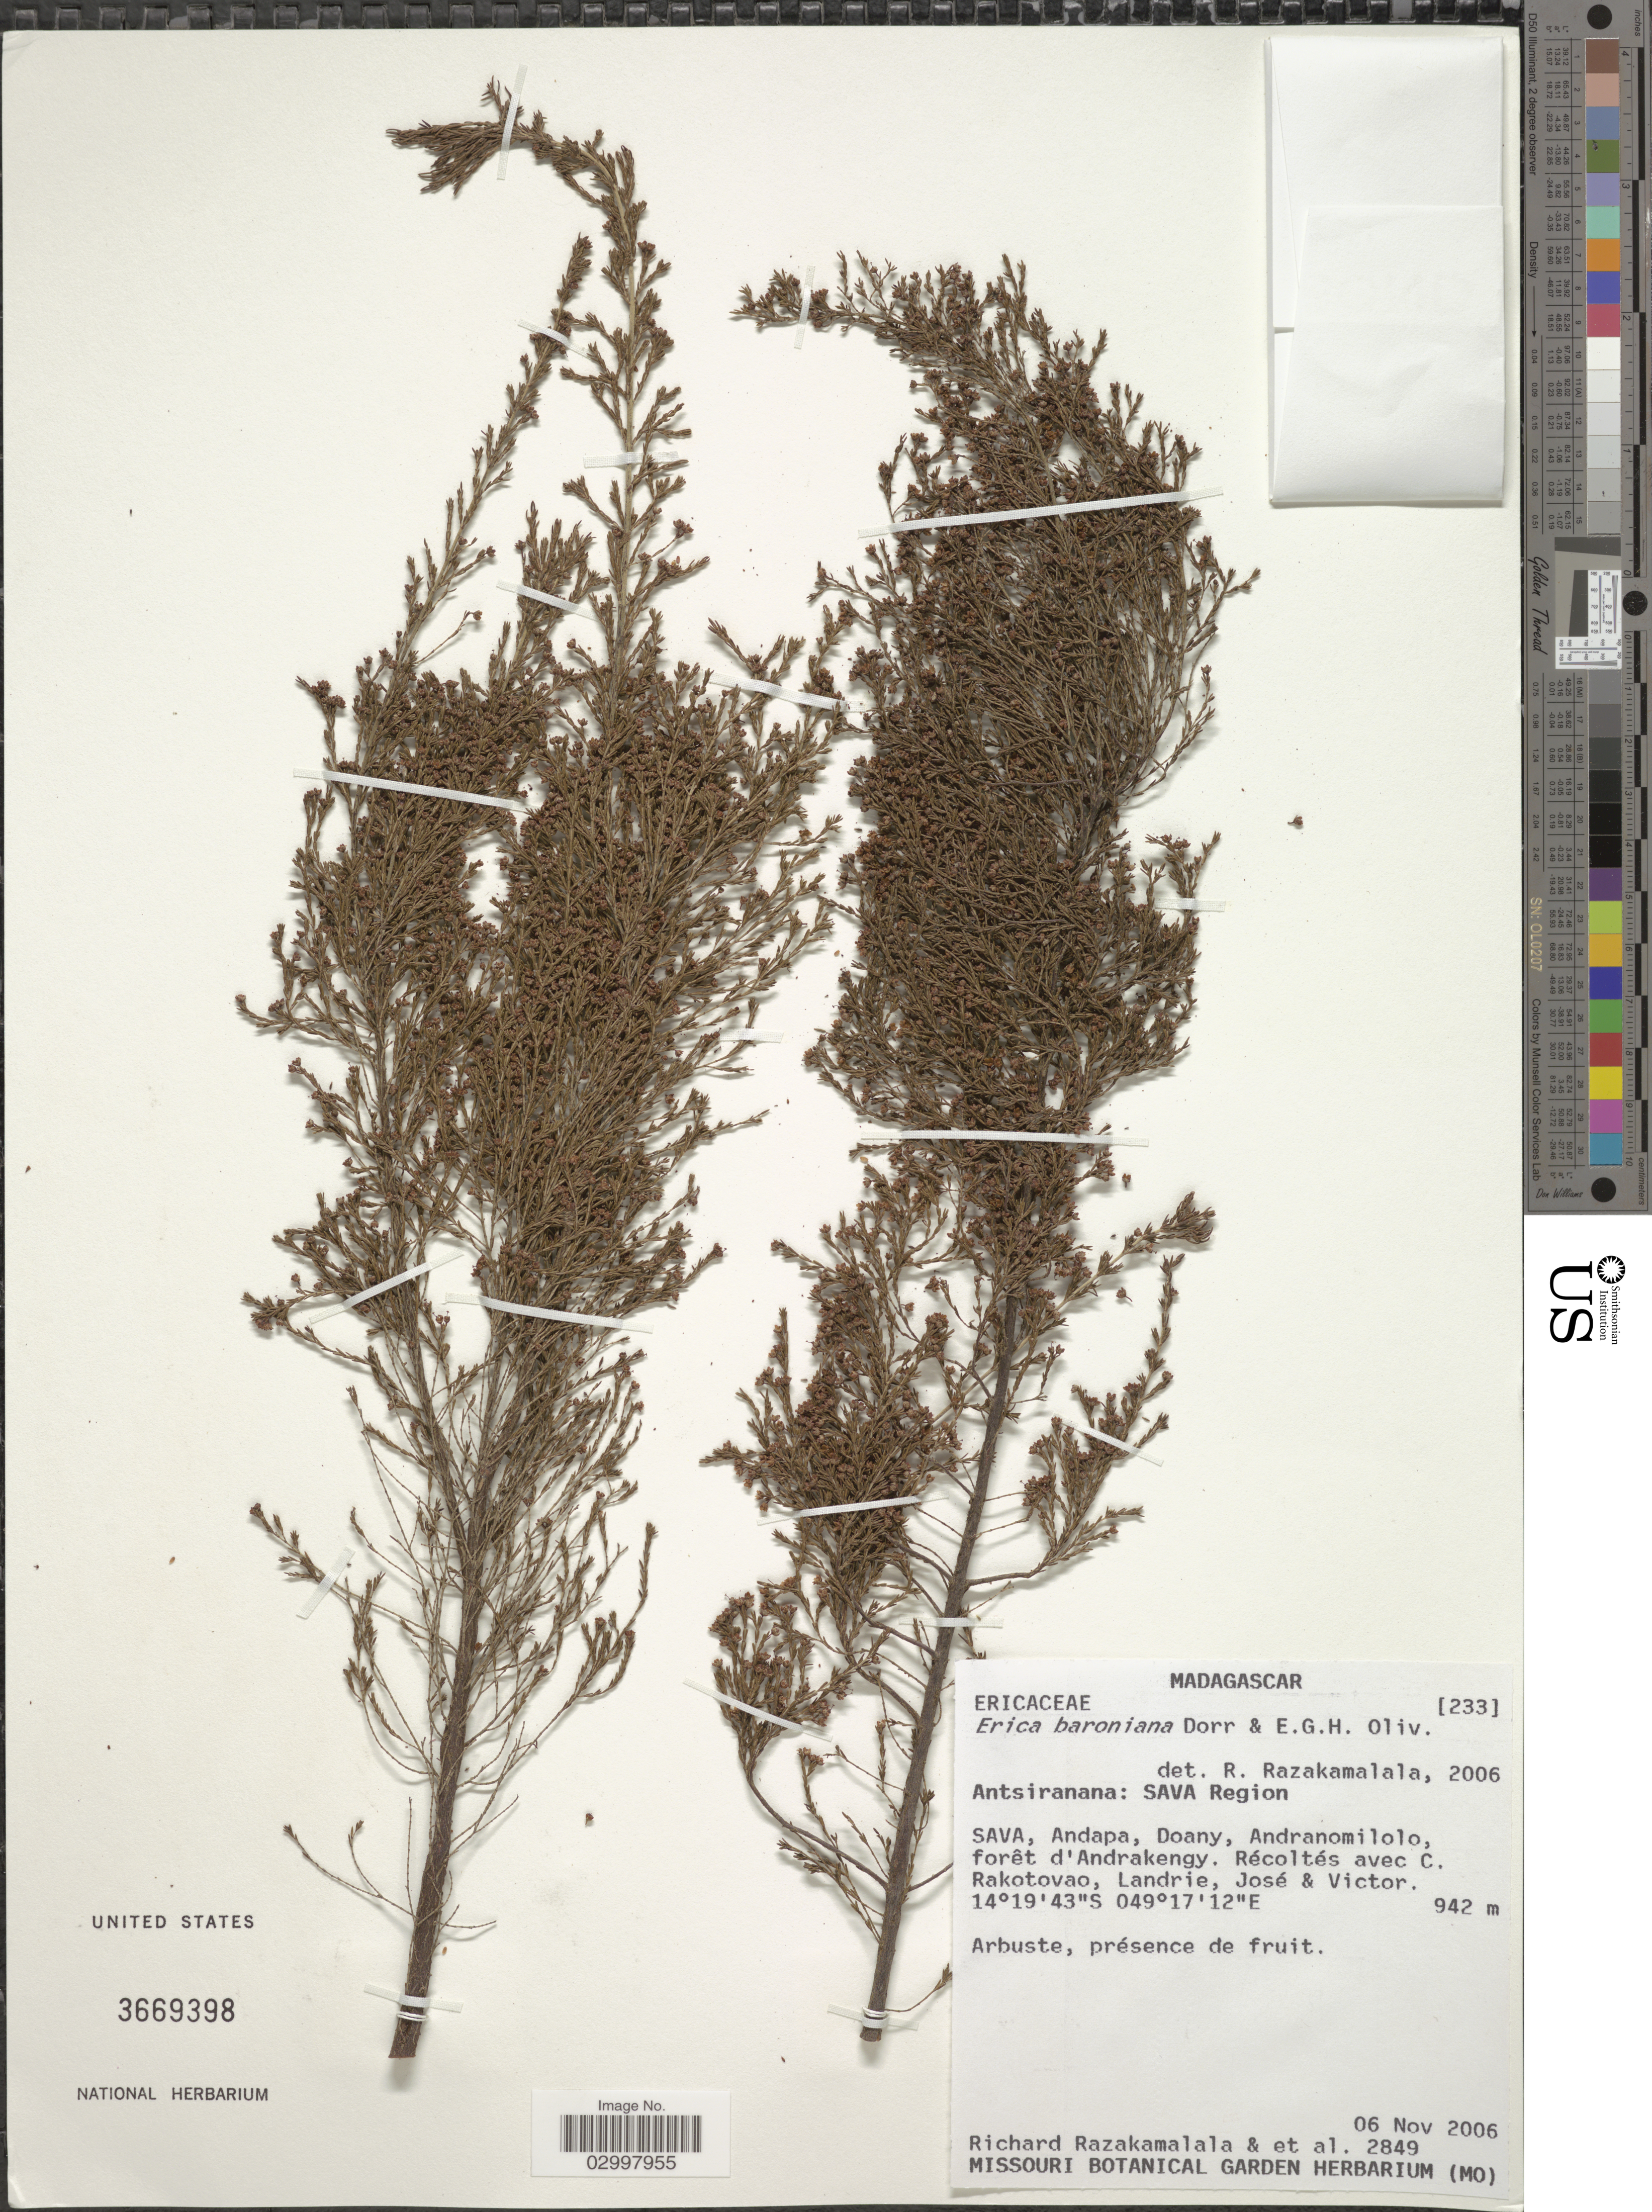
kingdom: Plantae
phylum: Tracheophyta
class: Magnoliopsida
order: Ericales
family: Ericaceae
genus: Erica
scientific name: Erica baroniana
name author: Dorr & E.G.H. Oliv.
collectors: R. Razakamalala, C. Rakotovao, Landrie, Jose & Victor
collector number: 2849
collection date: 2006-11-06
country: Madagascar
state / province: Sava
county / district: Andapa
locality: SAVA Region. SAVA, Andapa, Doany, Andranomilolo forêt d'Andrakengy.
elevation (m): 942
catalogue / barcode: US 3669398